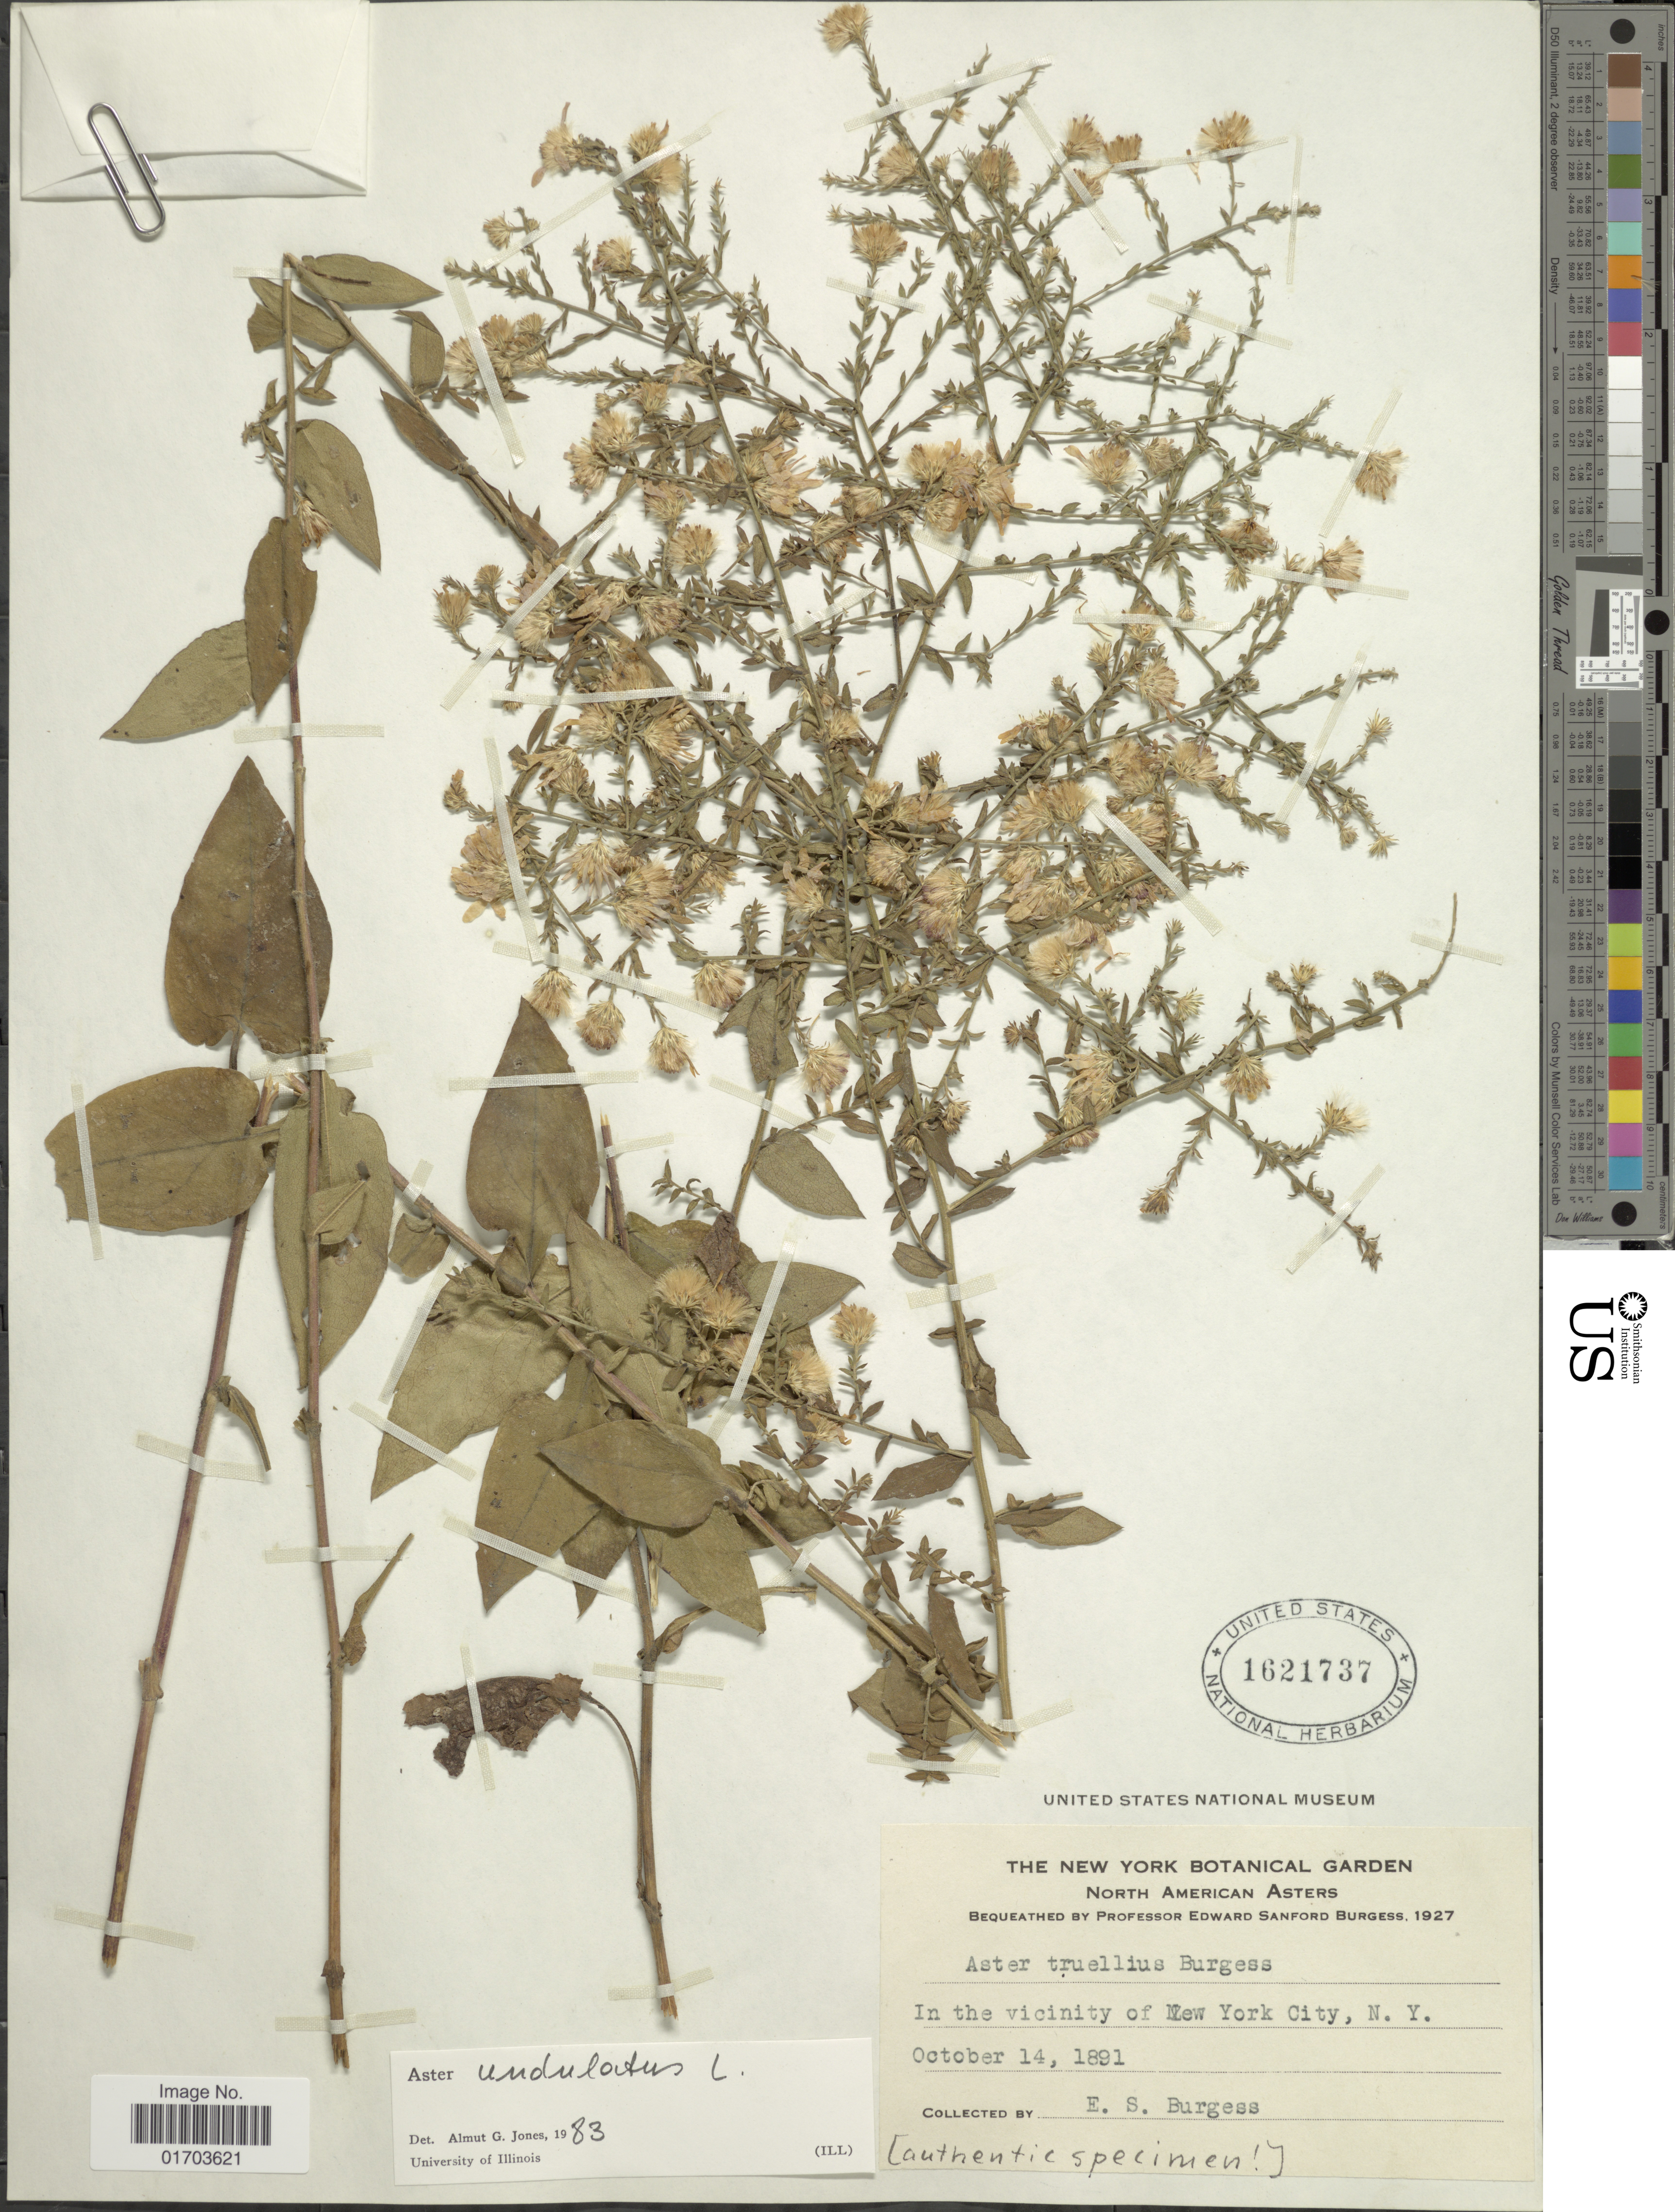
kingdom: Plantae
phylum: Tracheophyta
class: Magnoliopsida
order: Asterales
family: Asteraceae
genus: Symphyotrichum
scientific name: Symphyotrichum undulatum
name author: (L.) G.L. Nesom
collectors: E. Burgess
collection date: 1891-10-14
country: United States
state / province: New York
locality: In the vicinity of New York City, N.Y.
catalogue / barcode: US 1621737